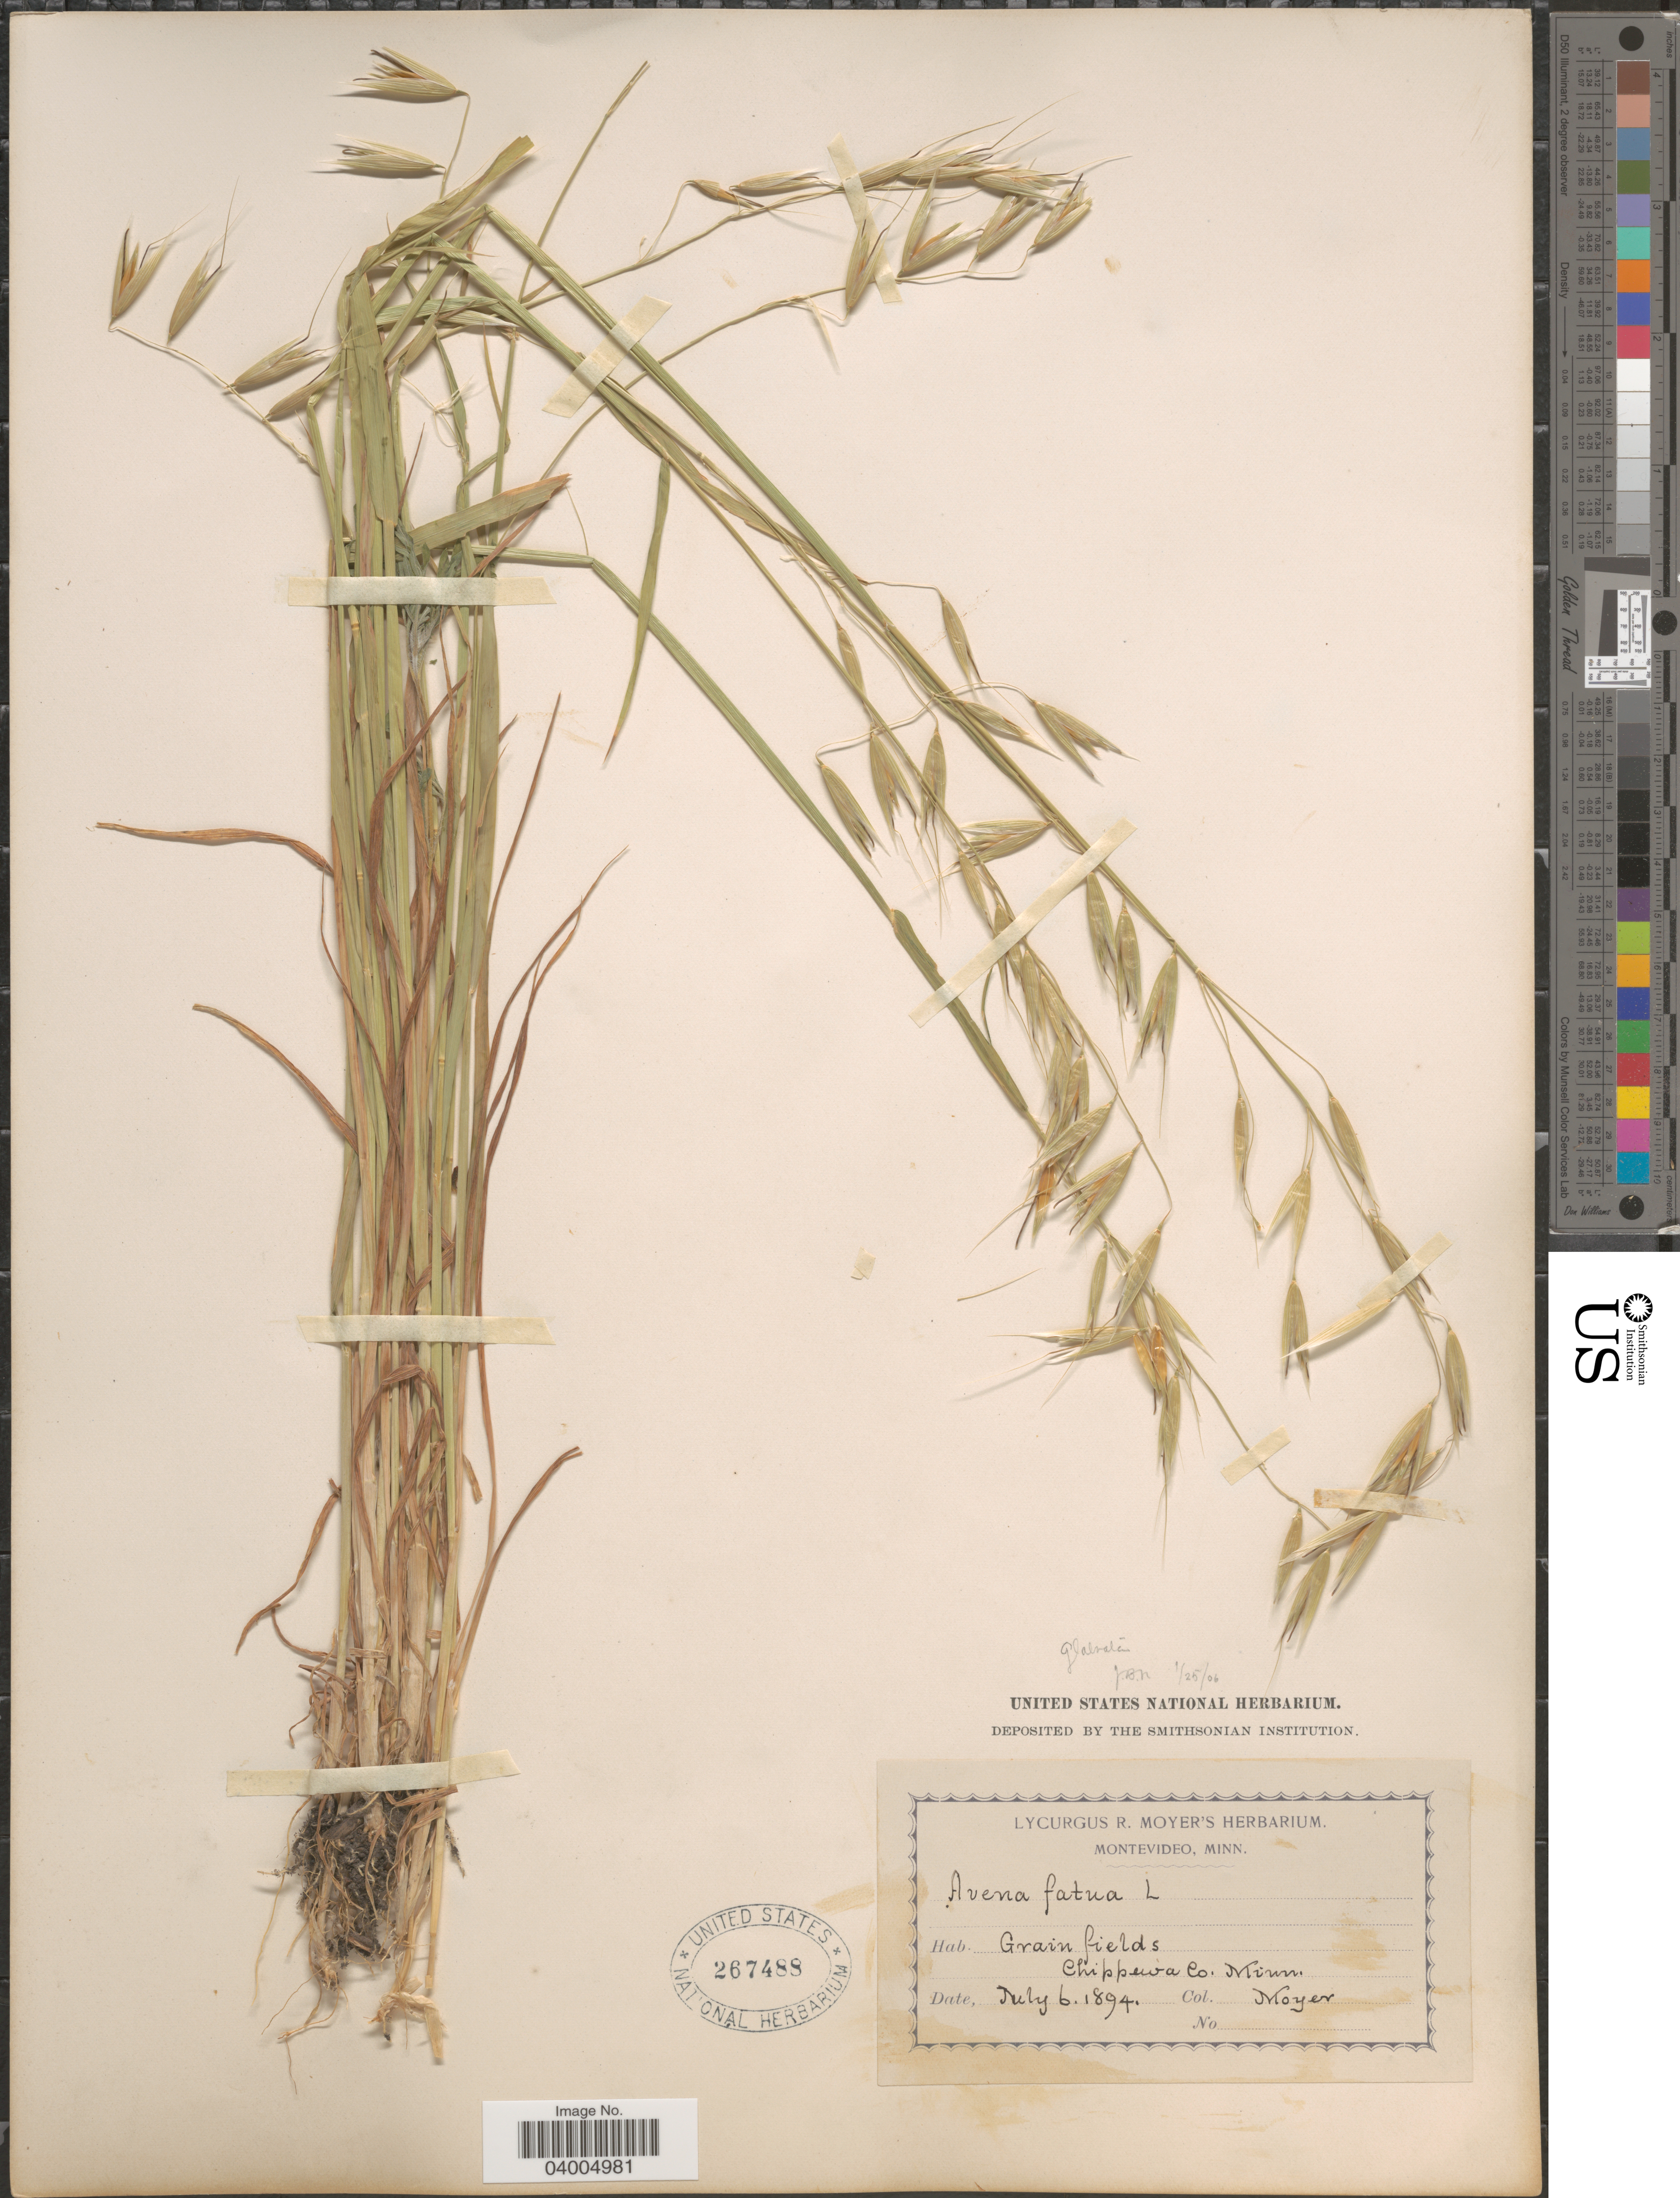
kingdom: Plantae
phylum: Tracheophyta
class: Liliopsida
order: Poales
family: Poaceae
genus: Avena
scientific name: Avena fatua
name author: L.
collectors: L. Moyer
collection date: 1894-07-06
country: United States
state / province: Minnesota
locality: Chippewa Co.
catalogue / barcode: US 267488